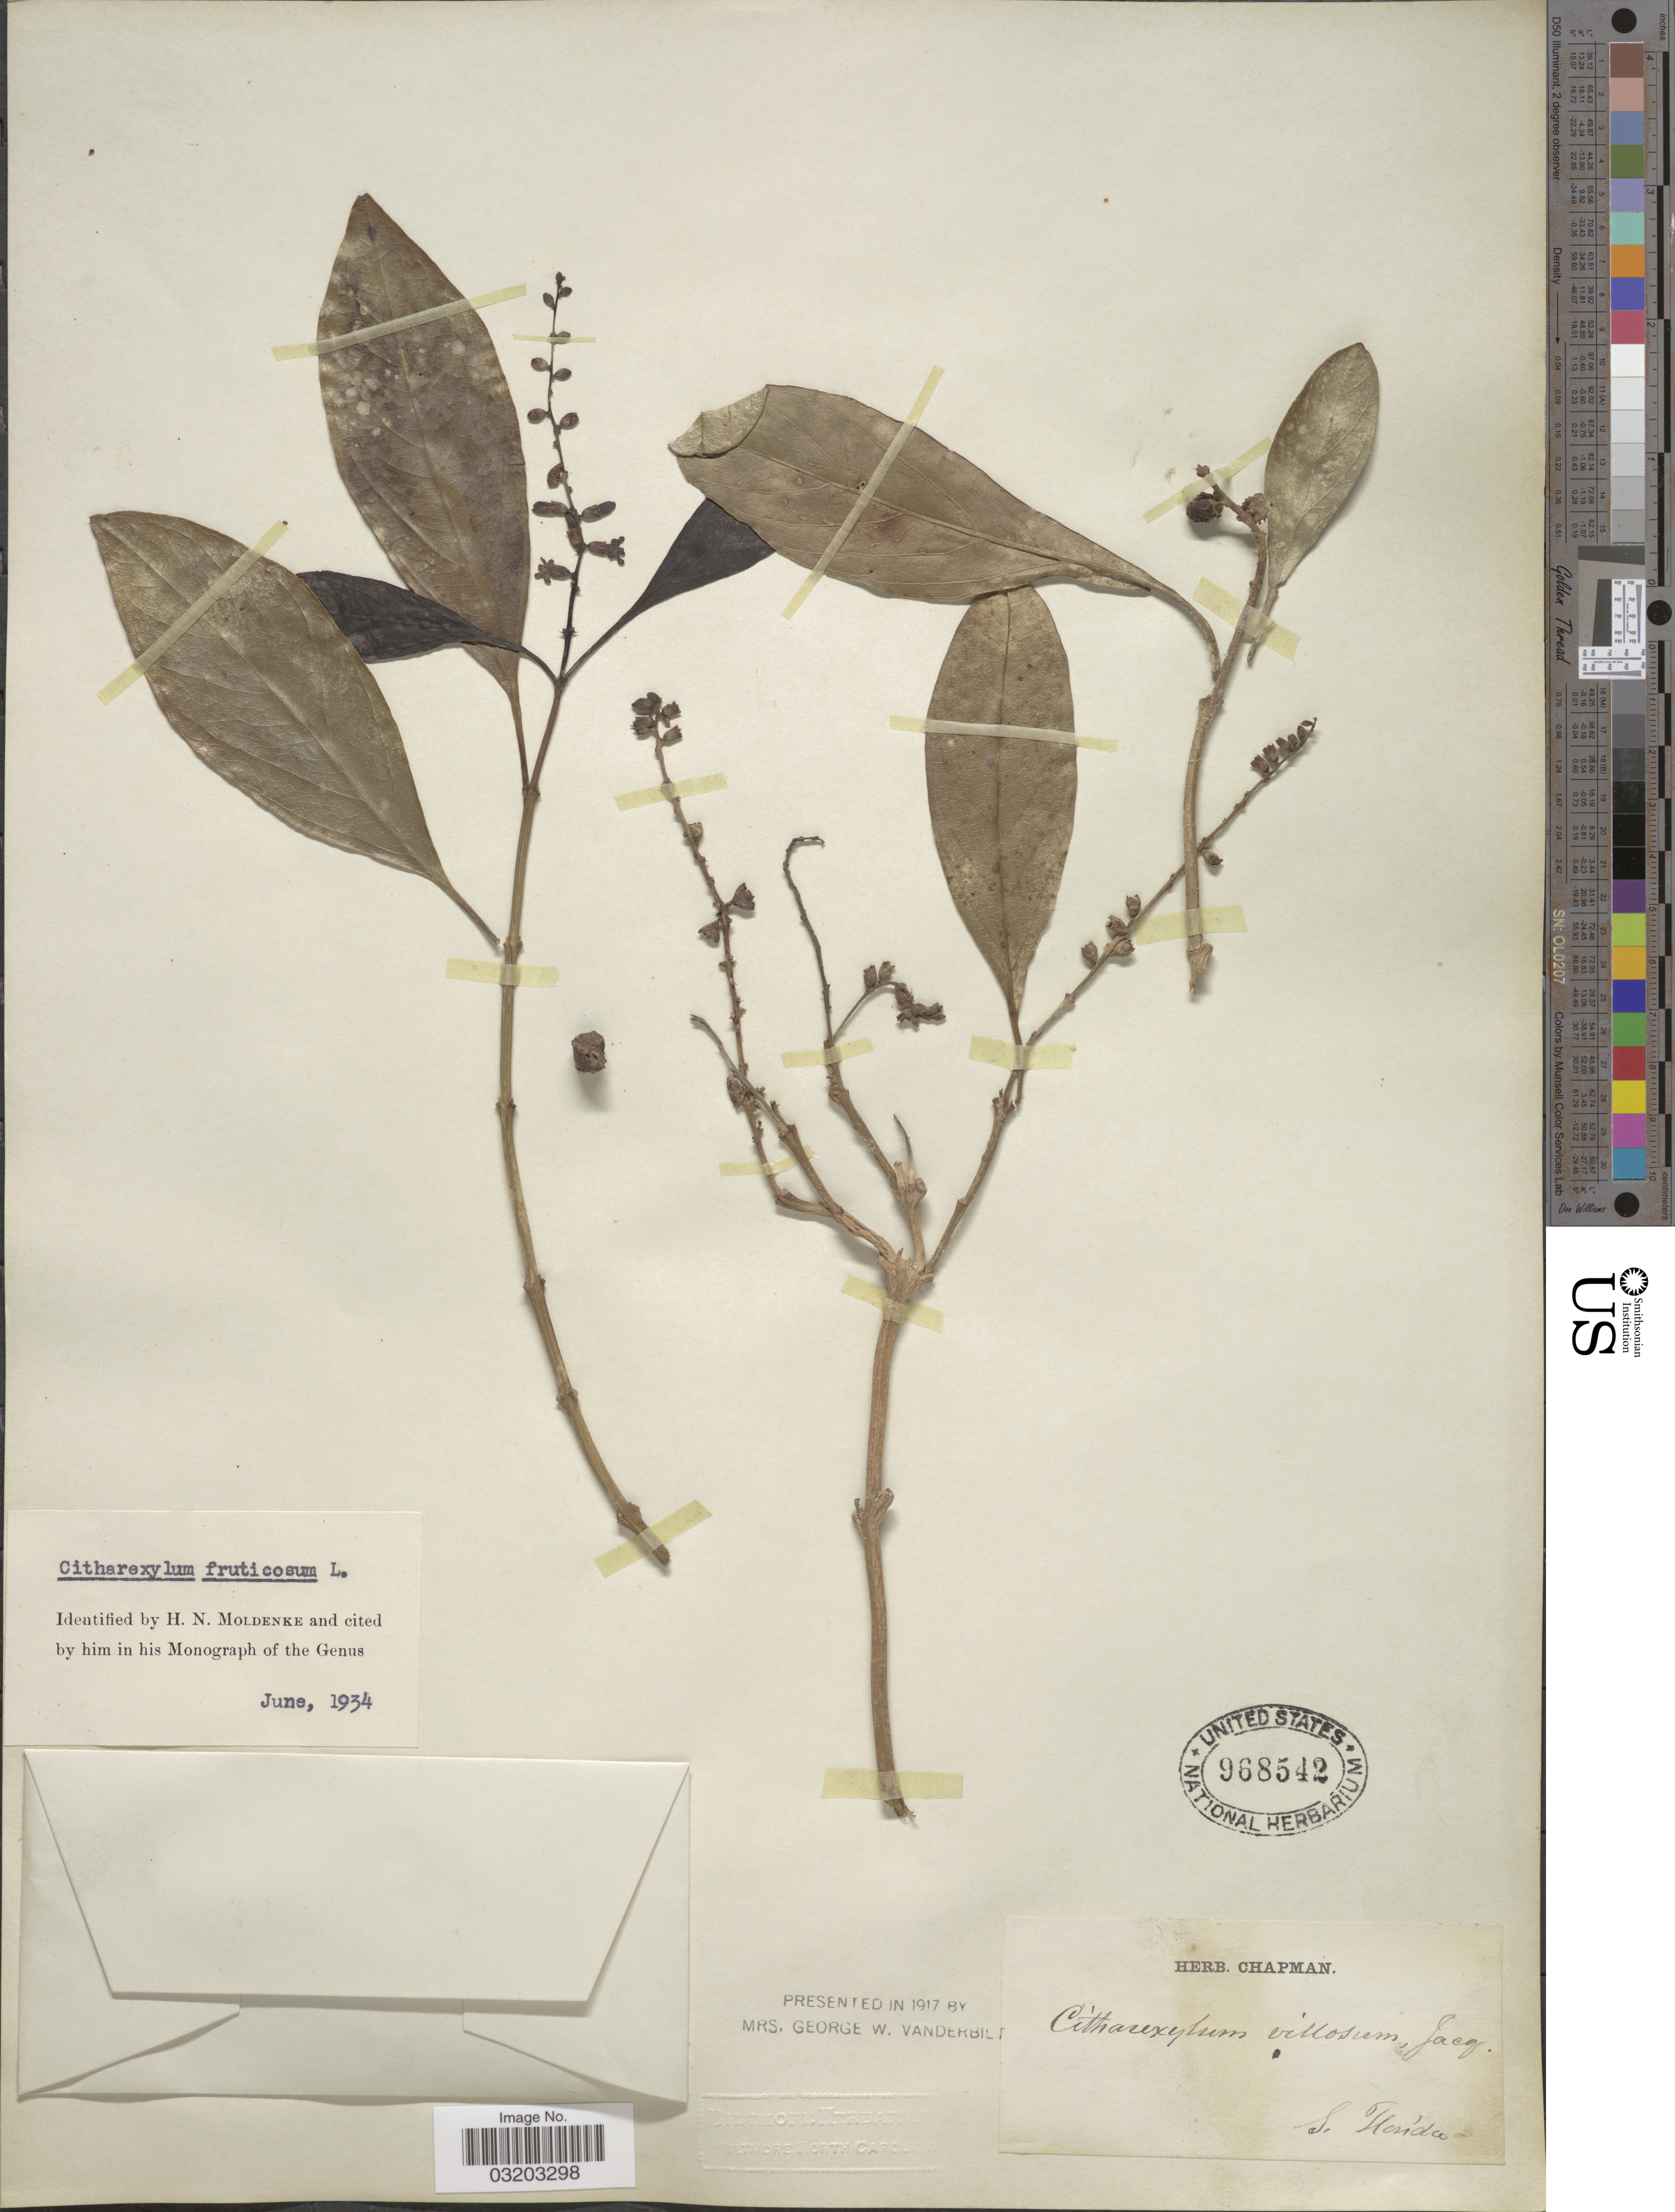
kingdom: Plantae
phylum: Tracheophyta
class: Magnoliopsida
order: Lamiales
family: Verbenaceae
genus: Citharexylum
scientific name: Citharexylum fruticosum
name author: L.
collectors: ex herb. Chapman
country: United States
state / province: Florida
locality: S. Florida.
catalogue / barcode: US 968542